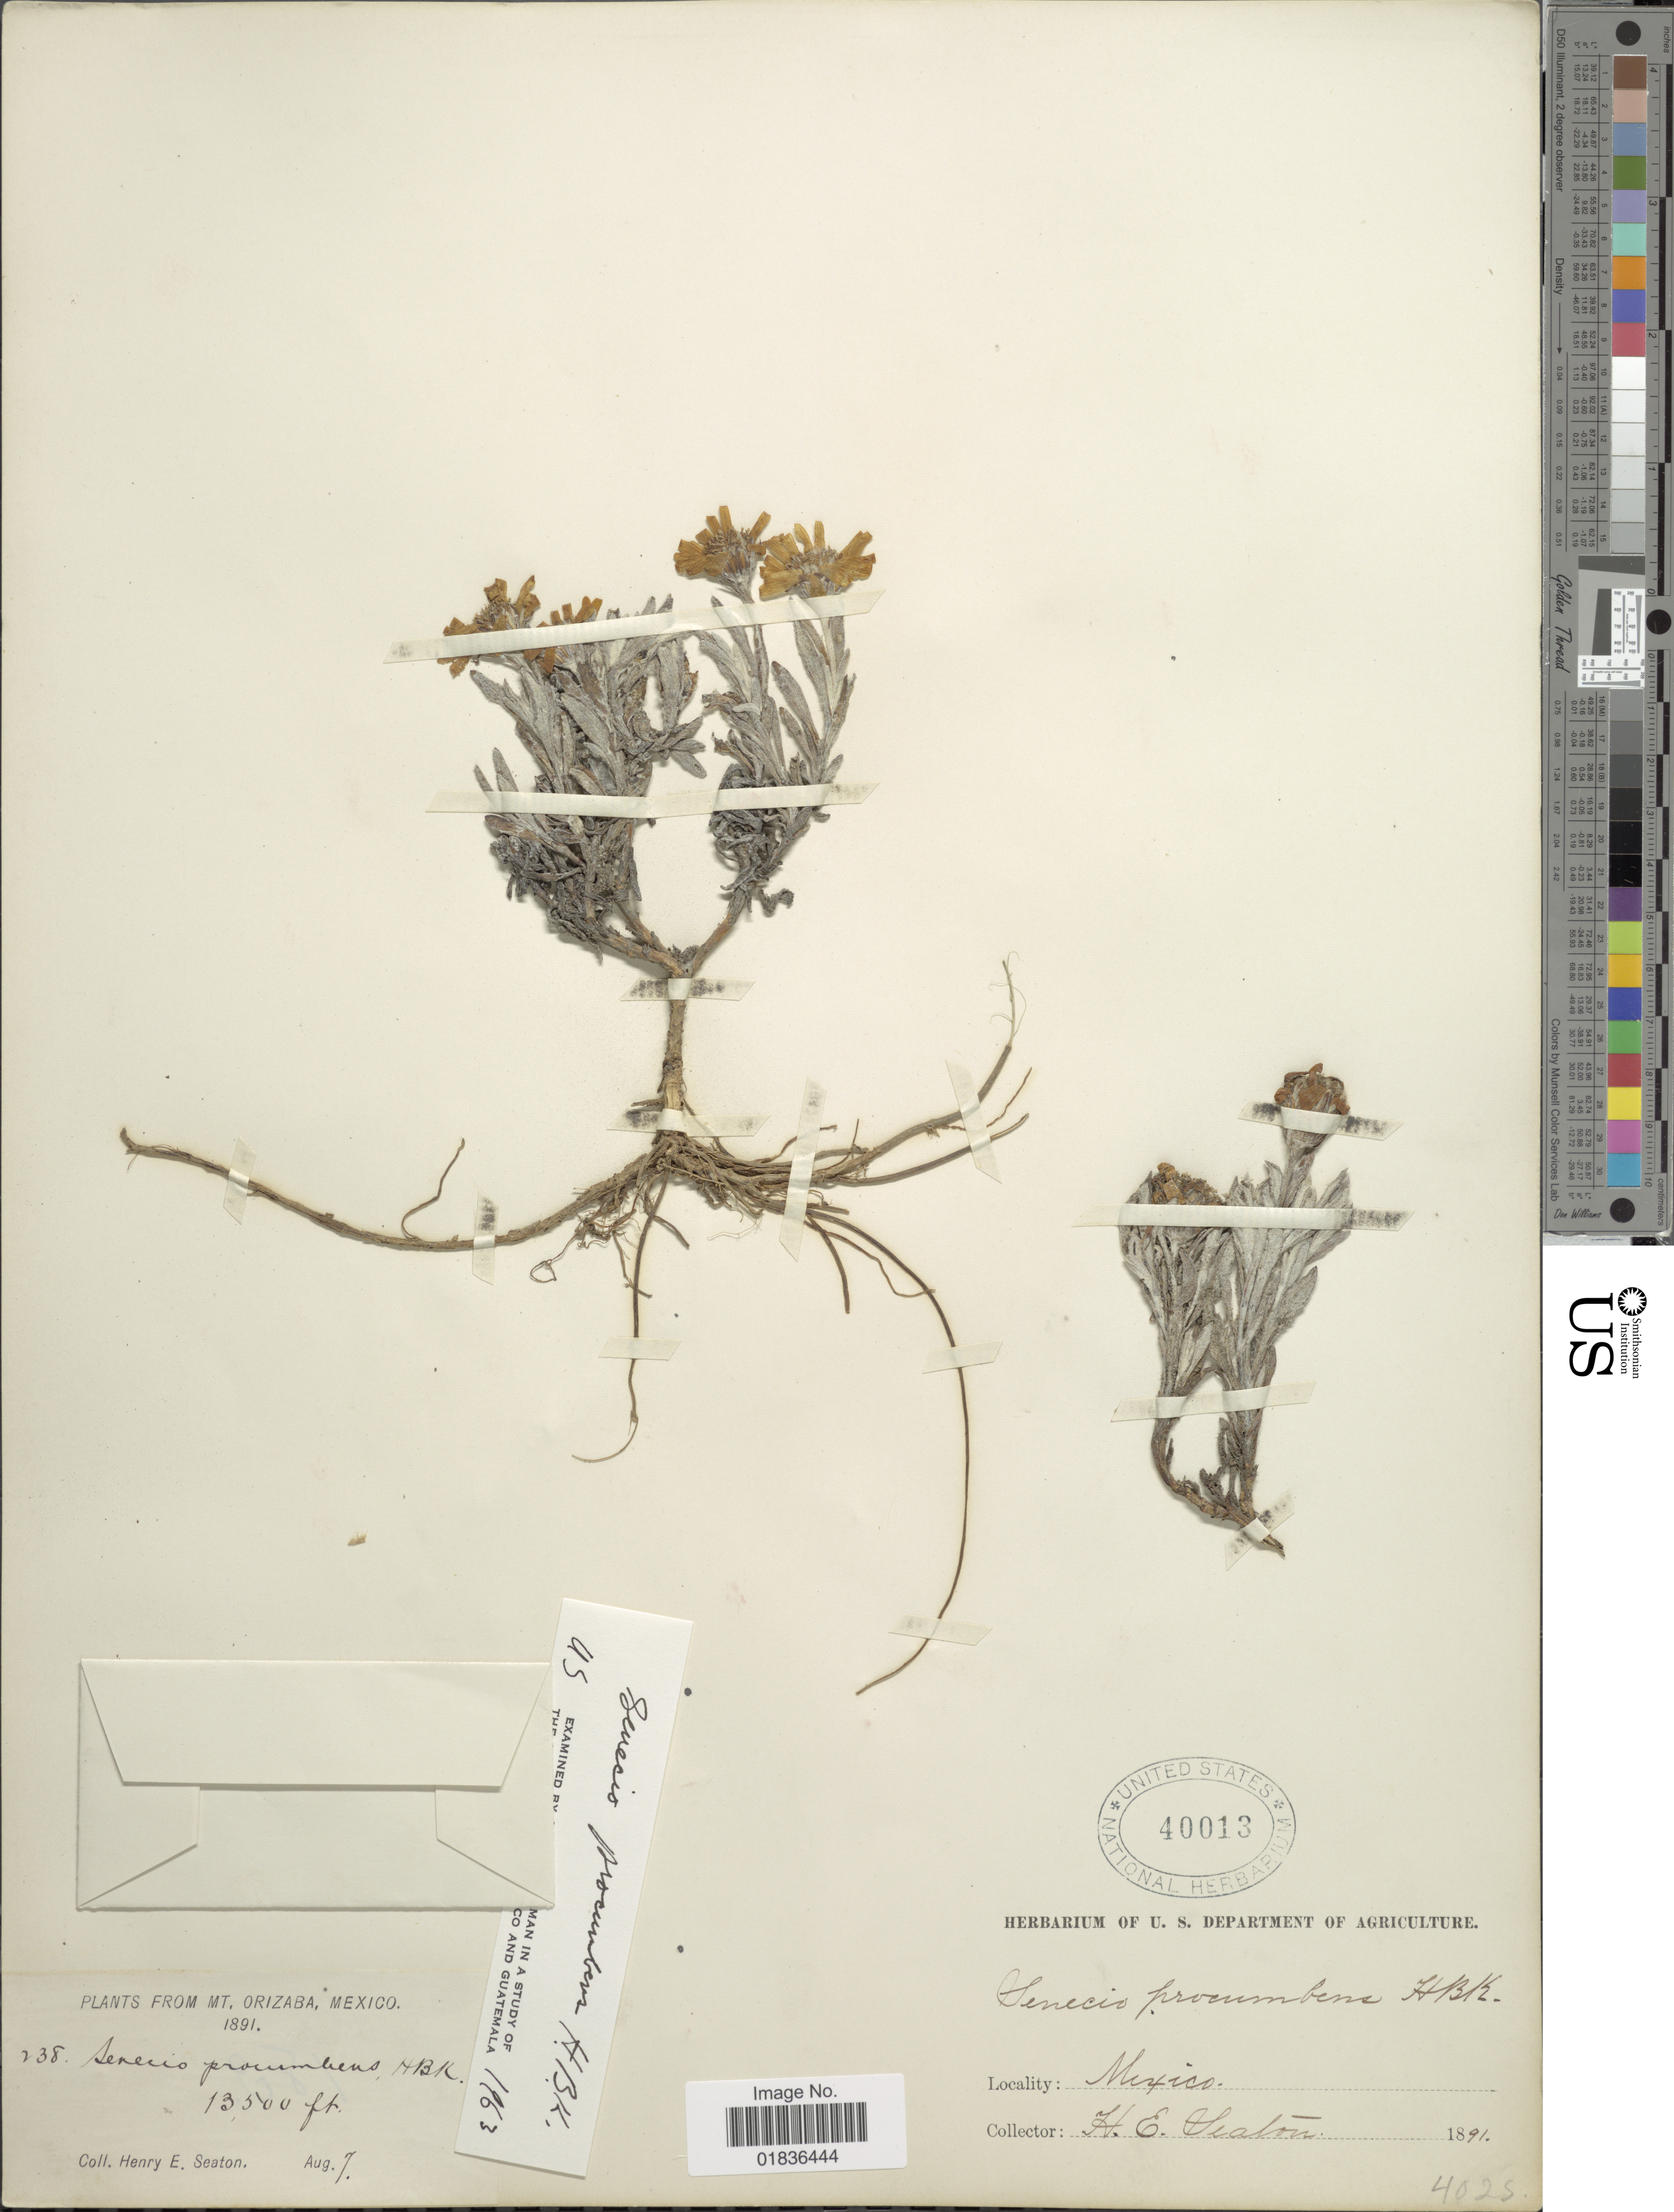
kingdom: Plantae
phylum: Tracheophyta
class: Magnoliopsida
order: Asterales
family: Asteraceae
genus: Senecio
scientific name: Senecio procumbens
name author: Kunth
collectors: H. E. Seaton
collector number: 238*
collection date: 1891-08-07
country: Mexico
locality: From Mt. Orizaba.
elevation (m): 4115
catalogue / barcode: US 40013